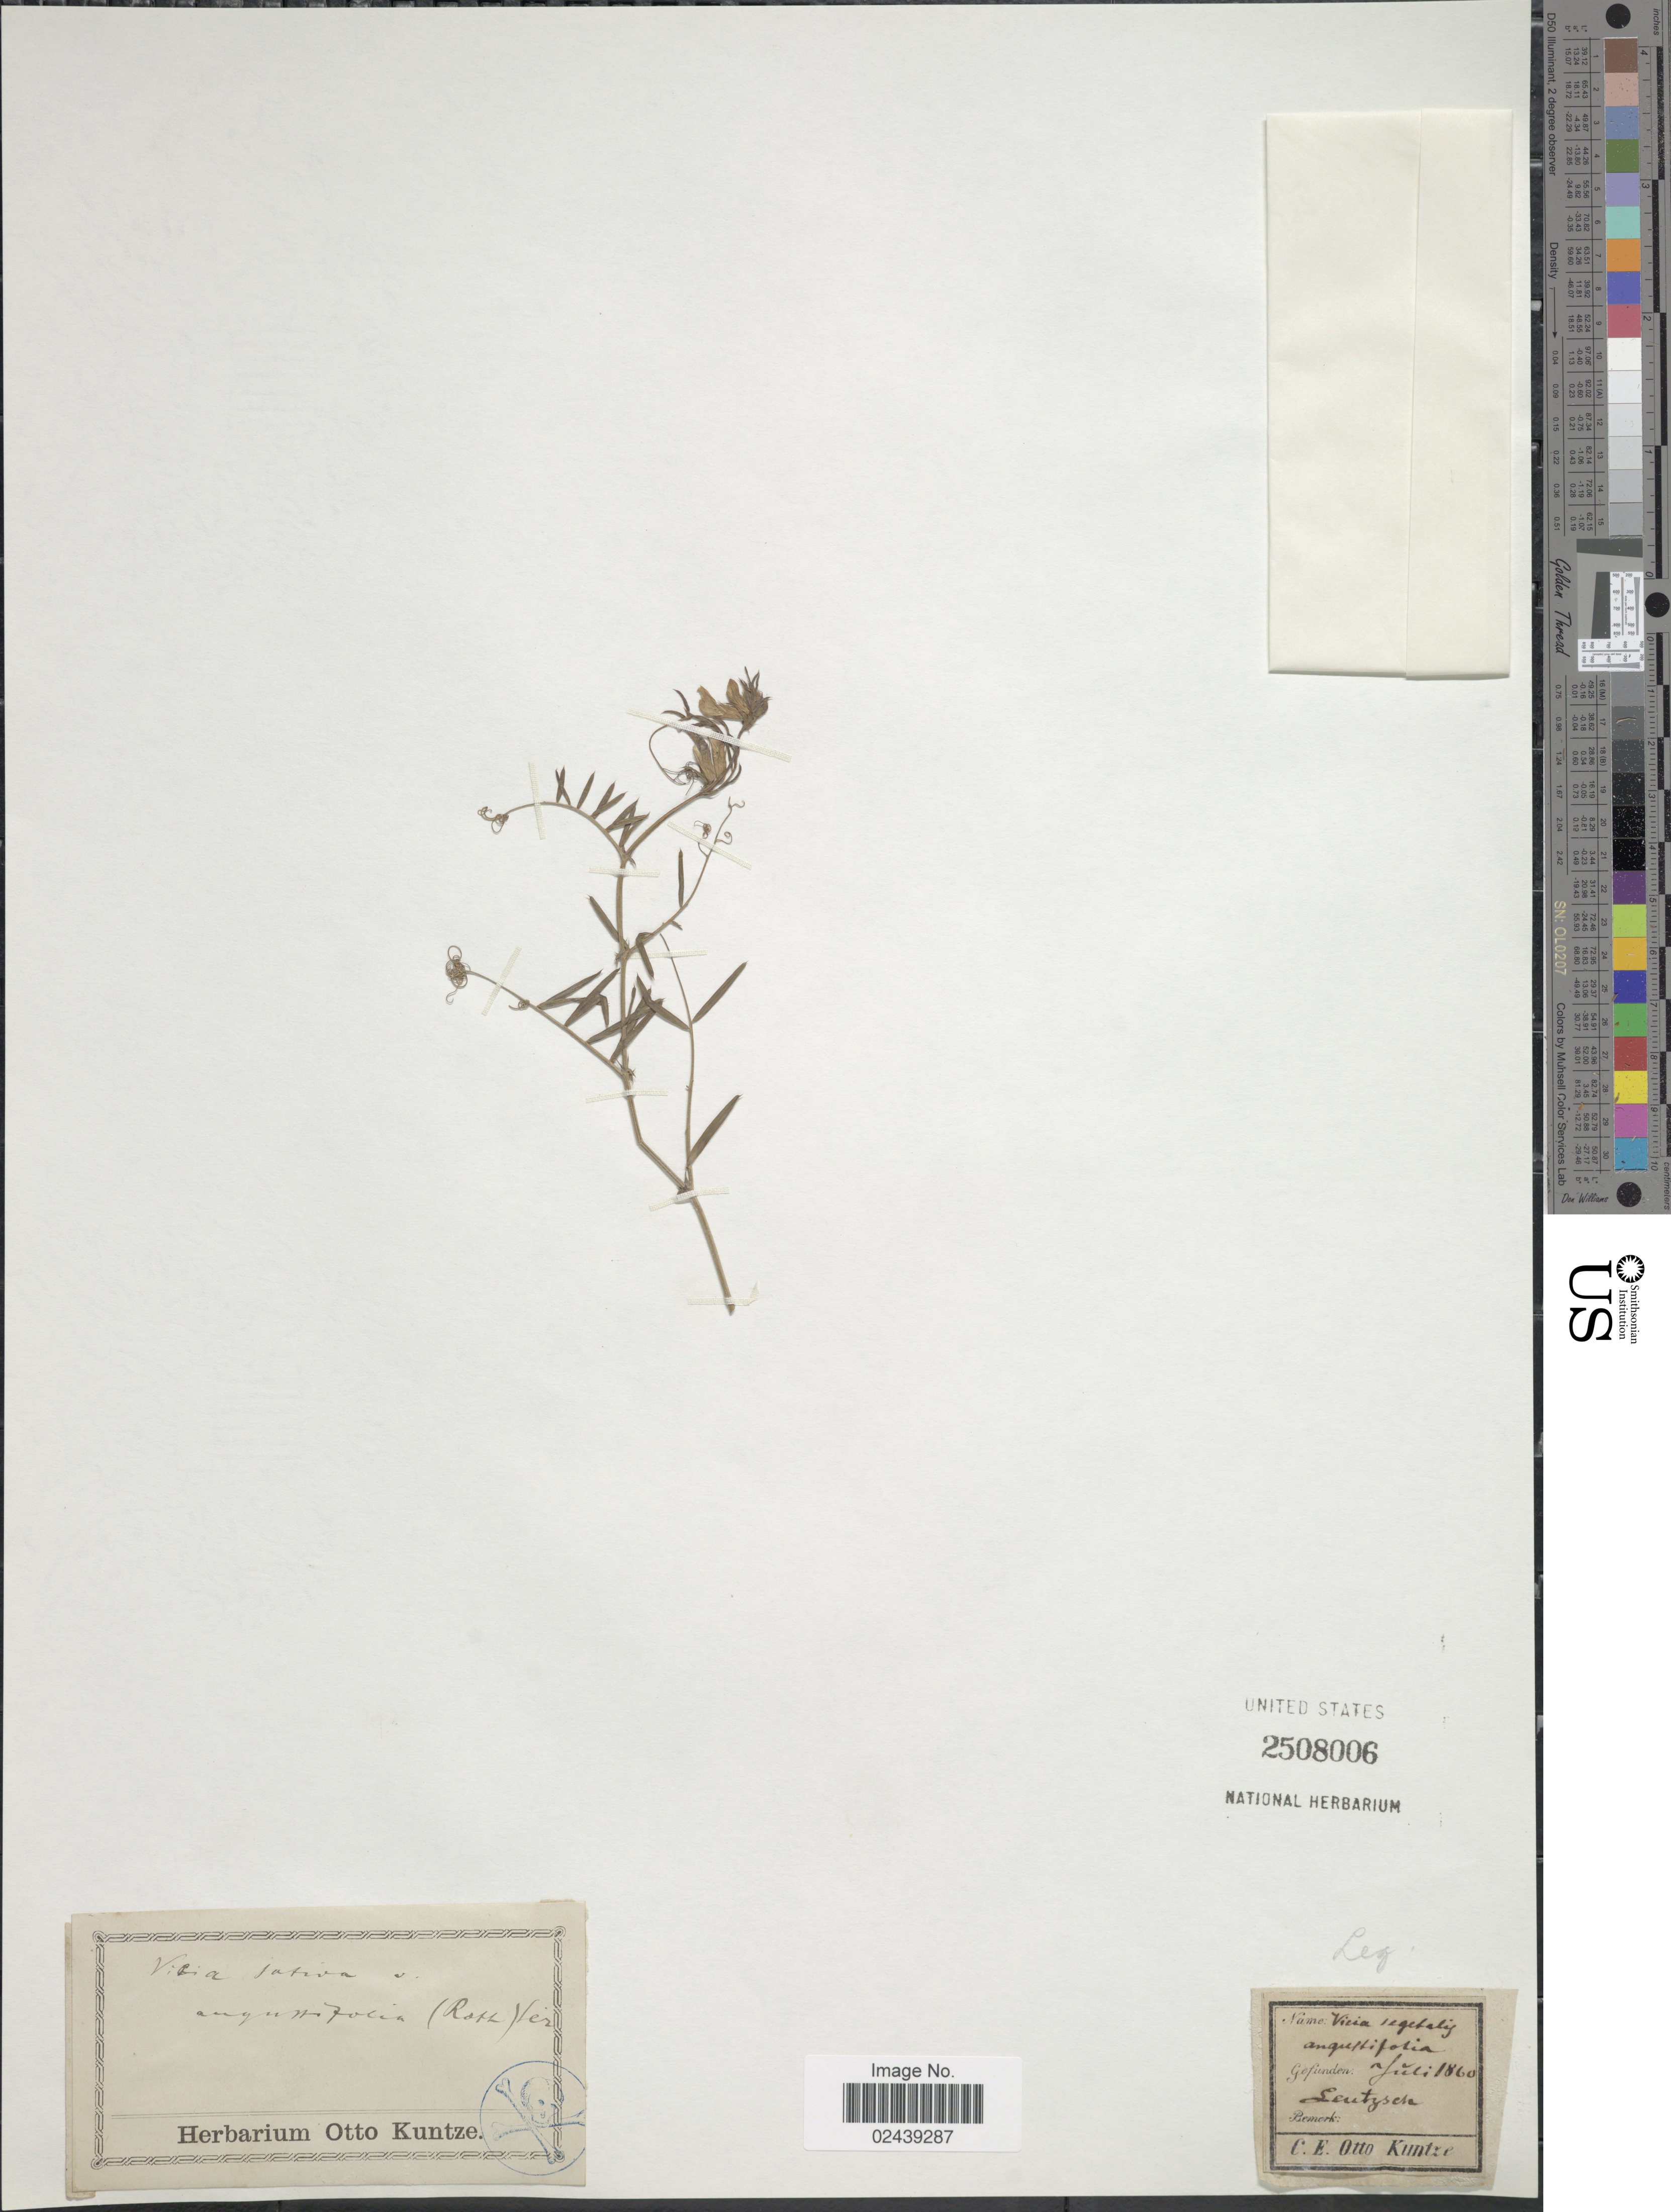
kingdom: Plantae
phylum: Tracheophyta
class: Magnoliopsida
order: Fabales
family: Fabaceae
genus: Vicia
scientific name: Vicia sativa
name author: L.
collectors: C.E.O. Kuntze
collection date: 1860-07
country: Germany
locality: Leutzseta [interpreted]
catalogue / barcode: US 2508006